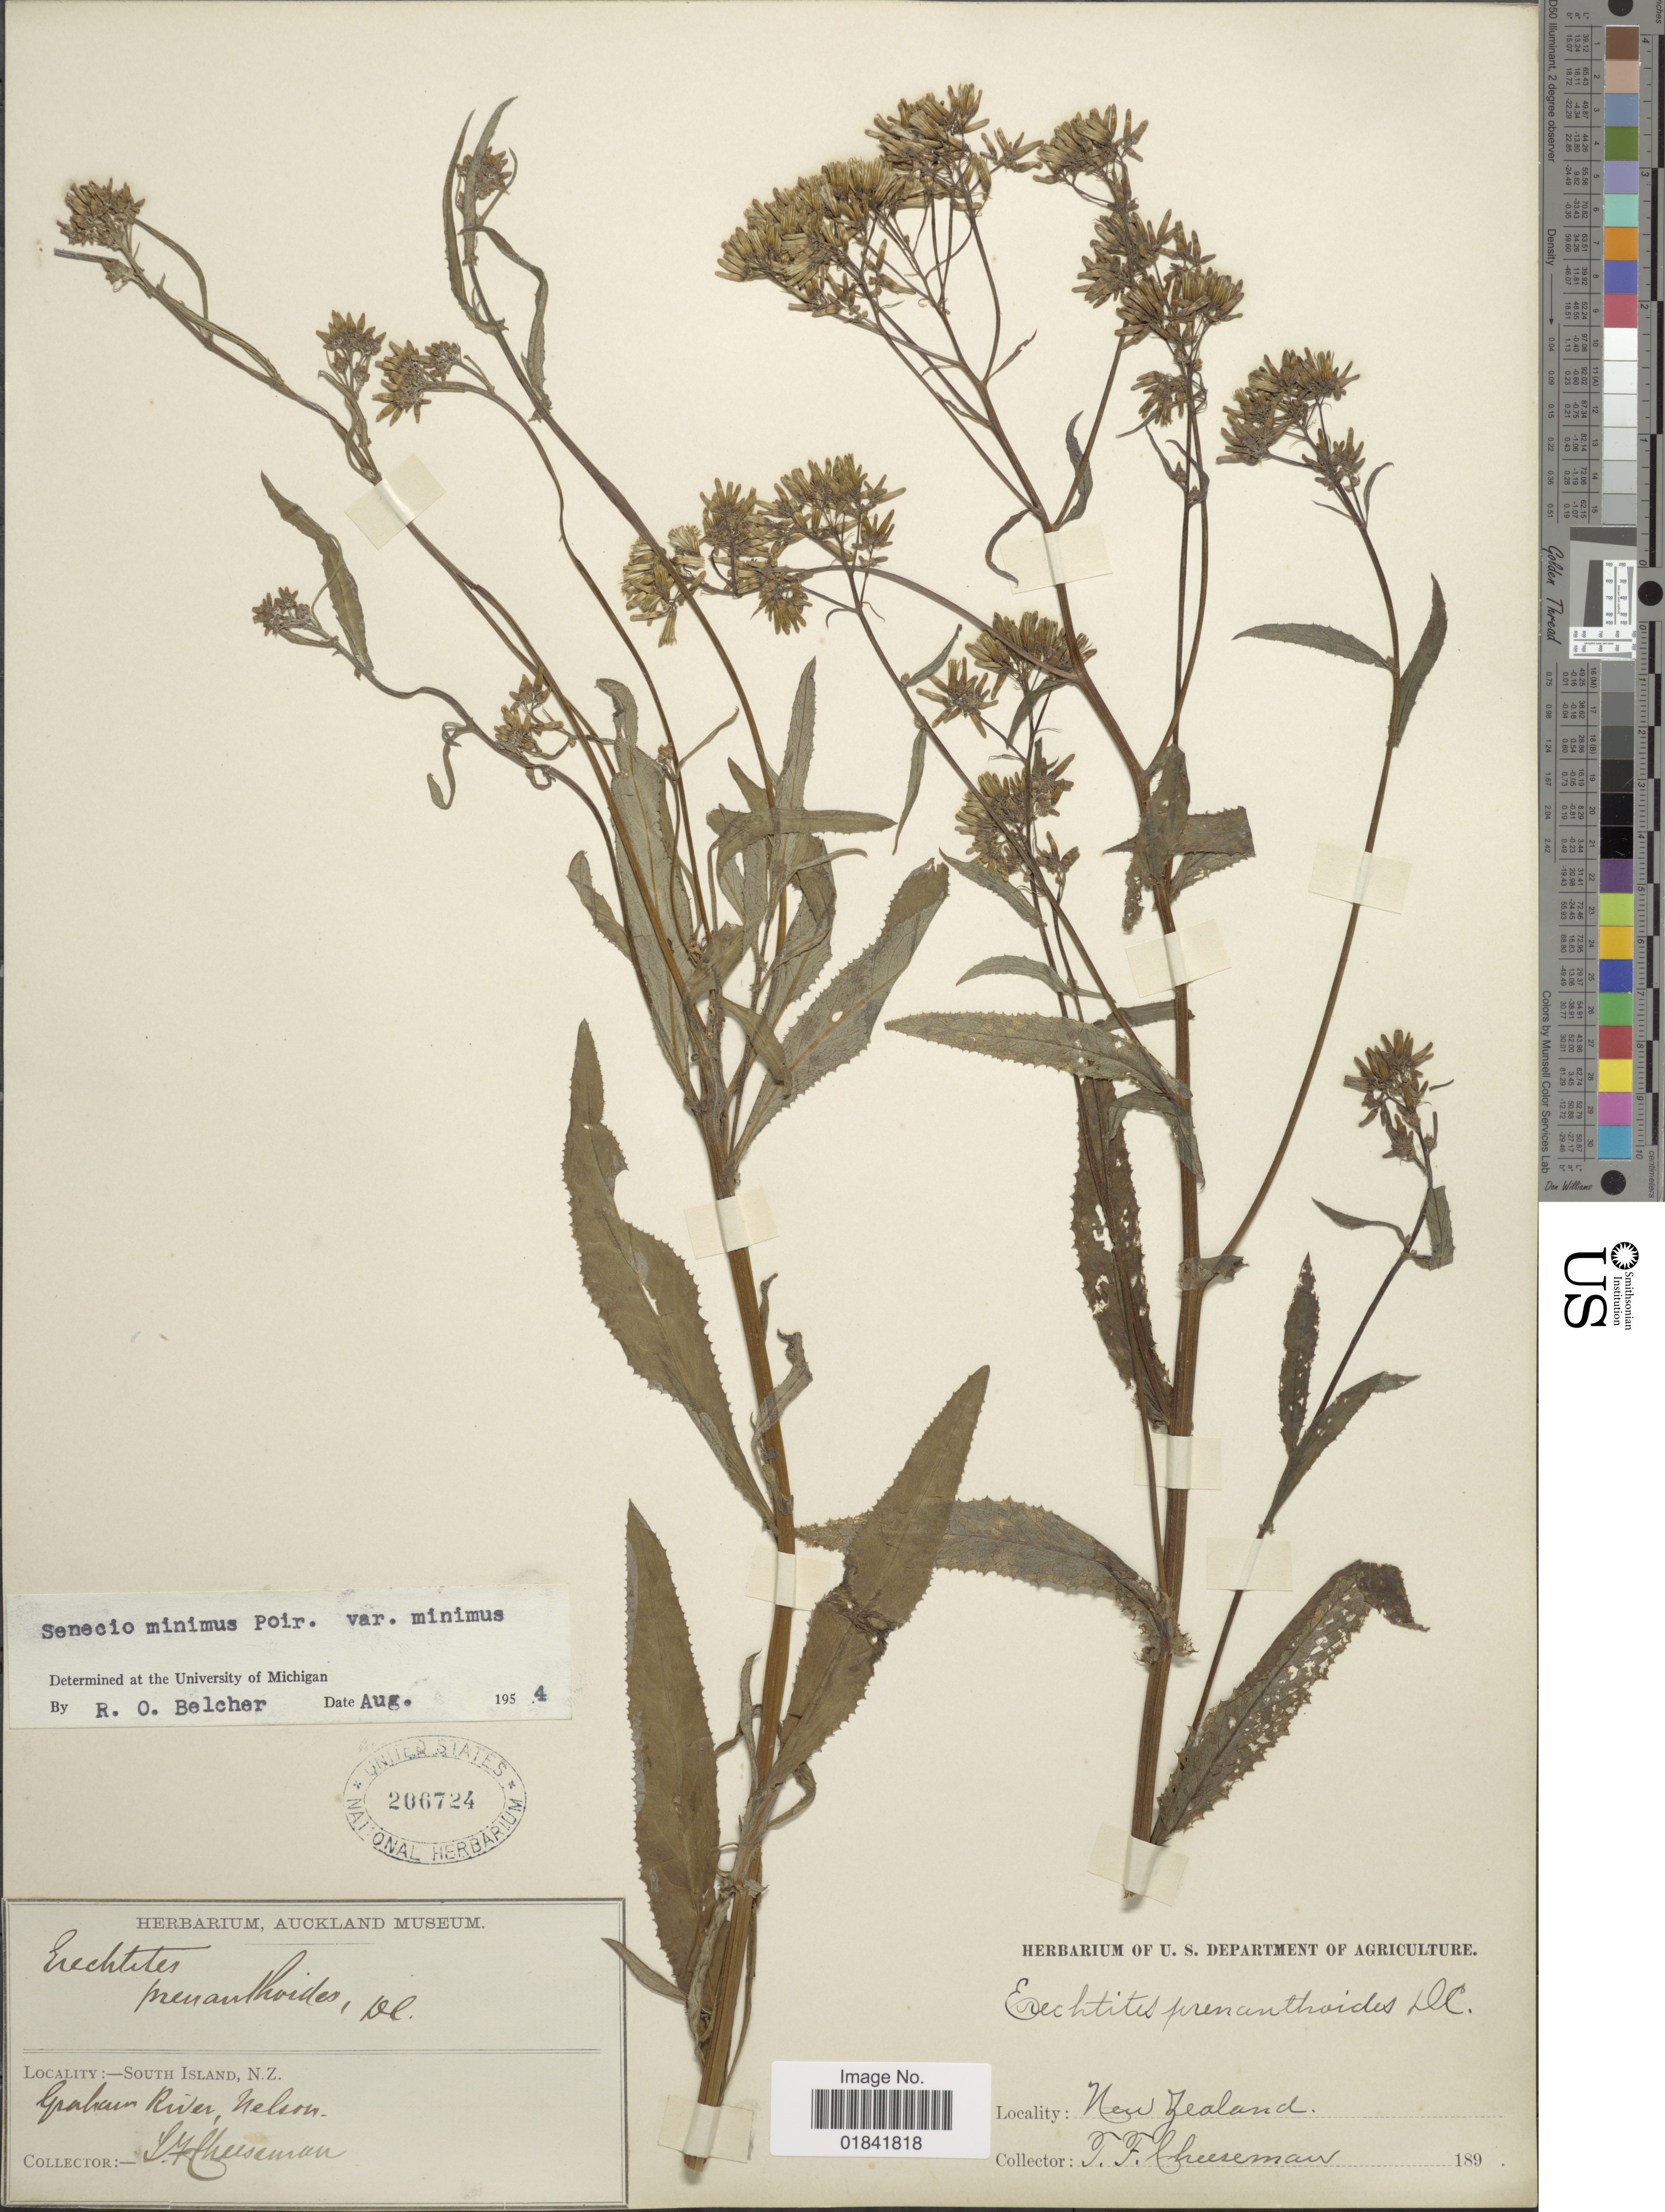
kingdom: Plantae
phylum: Tracheophyta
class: Magnoliopsida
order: Asterales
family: Asteraceae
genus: Senecio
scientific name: Senecio minimus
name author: Poir.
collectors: T. F. Cheeseman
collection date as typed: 189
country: New Zealand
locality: South Island, Graham River, Nelson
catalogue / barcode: US 206724